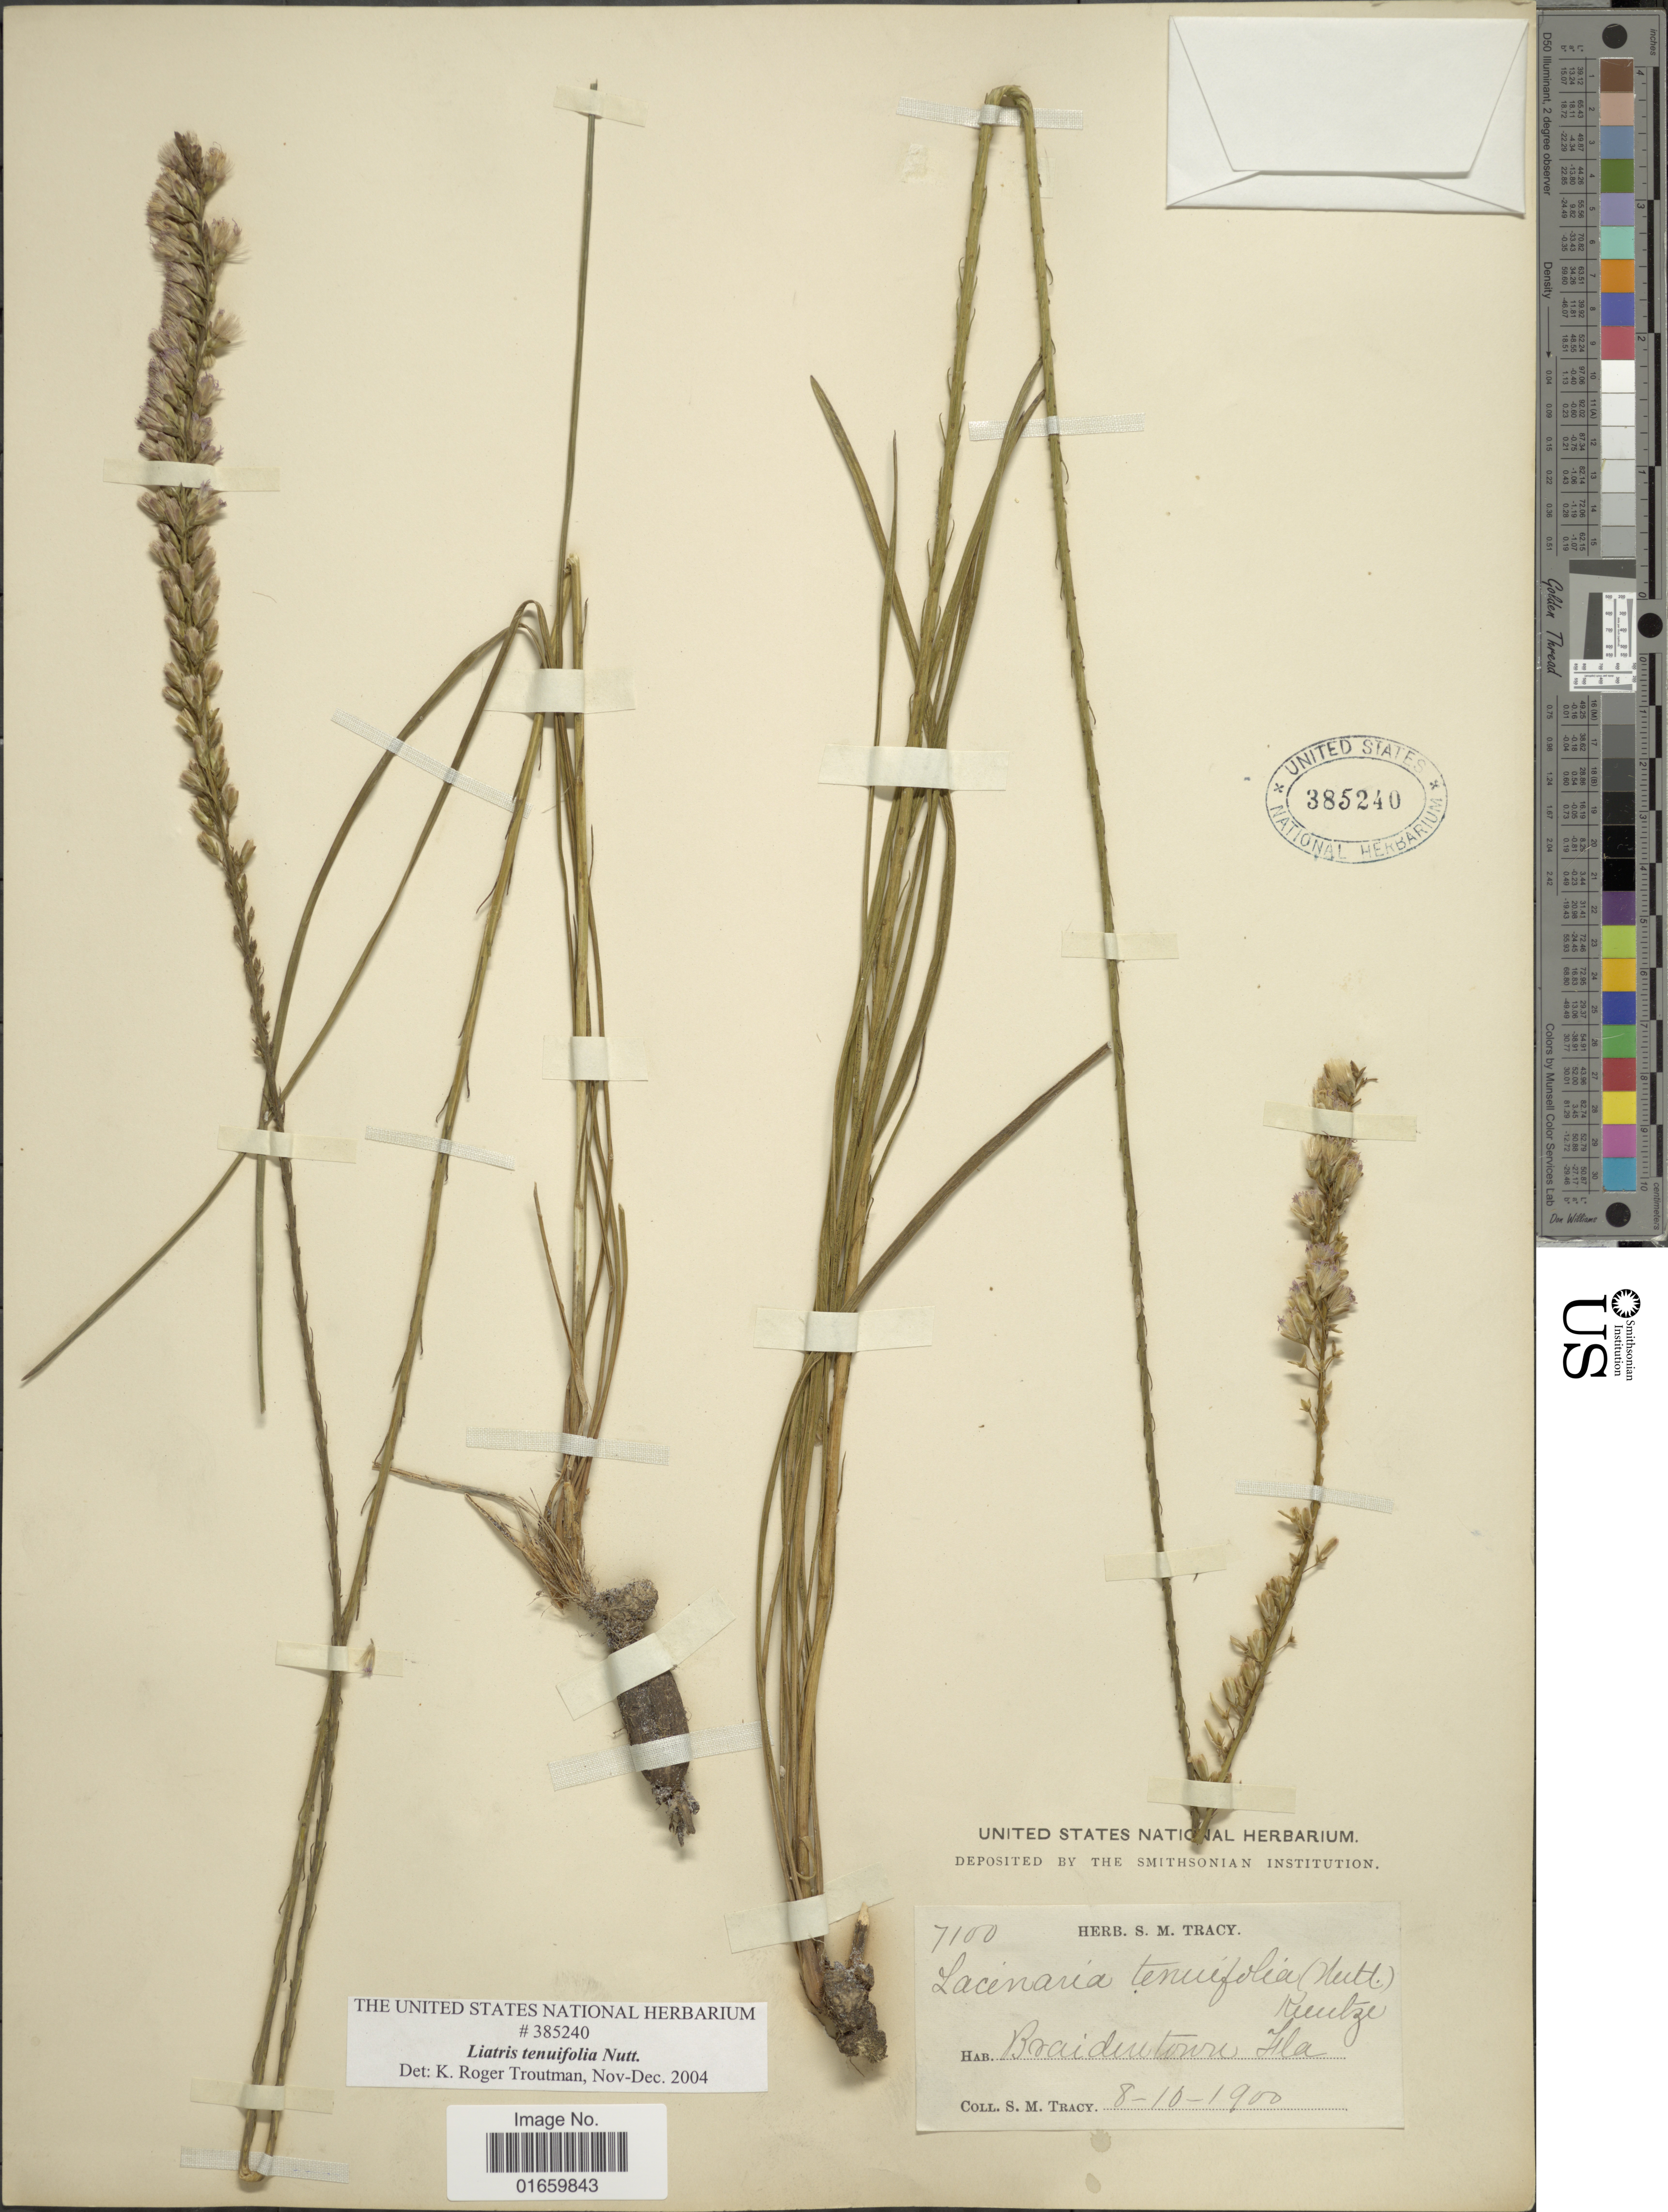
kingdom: Plantae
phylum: Tracheophyta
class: Magnoliopsida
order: Asterales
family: Asteraceae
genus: Liatris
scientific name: Liatris tenuifolia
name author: Nutt.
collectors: S. Stracy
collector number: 7100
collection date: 1900-08-10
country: United States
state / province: Florida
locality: Braidentown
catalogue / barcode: US 385240